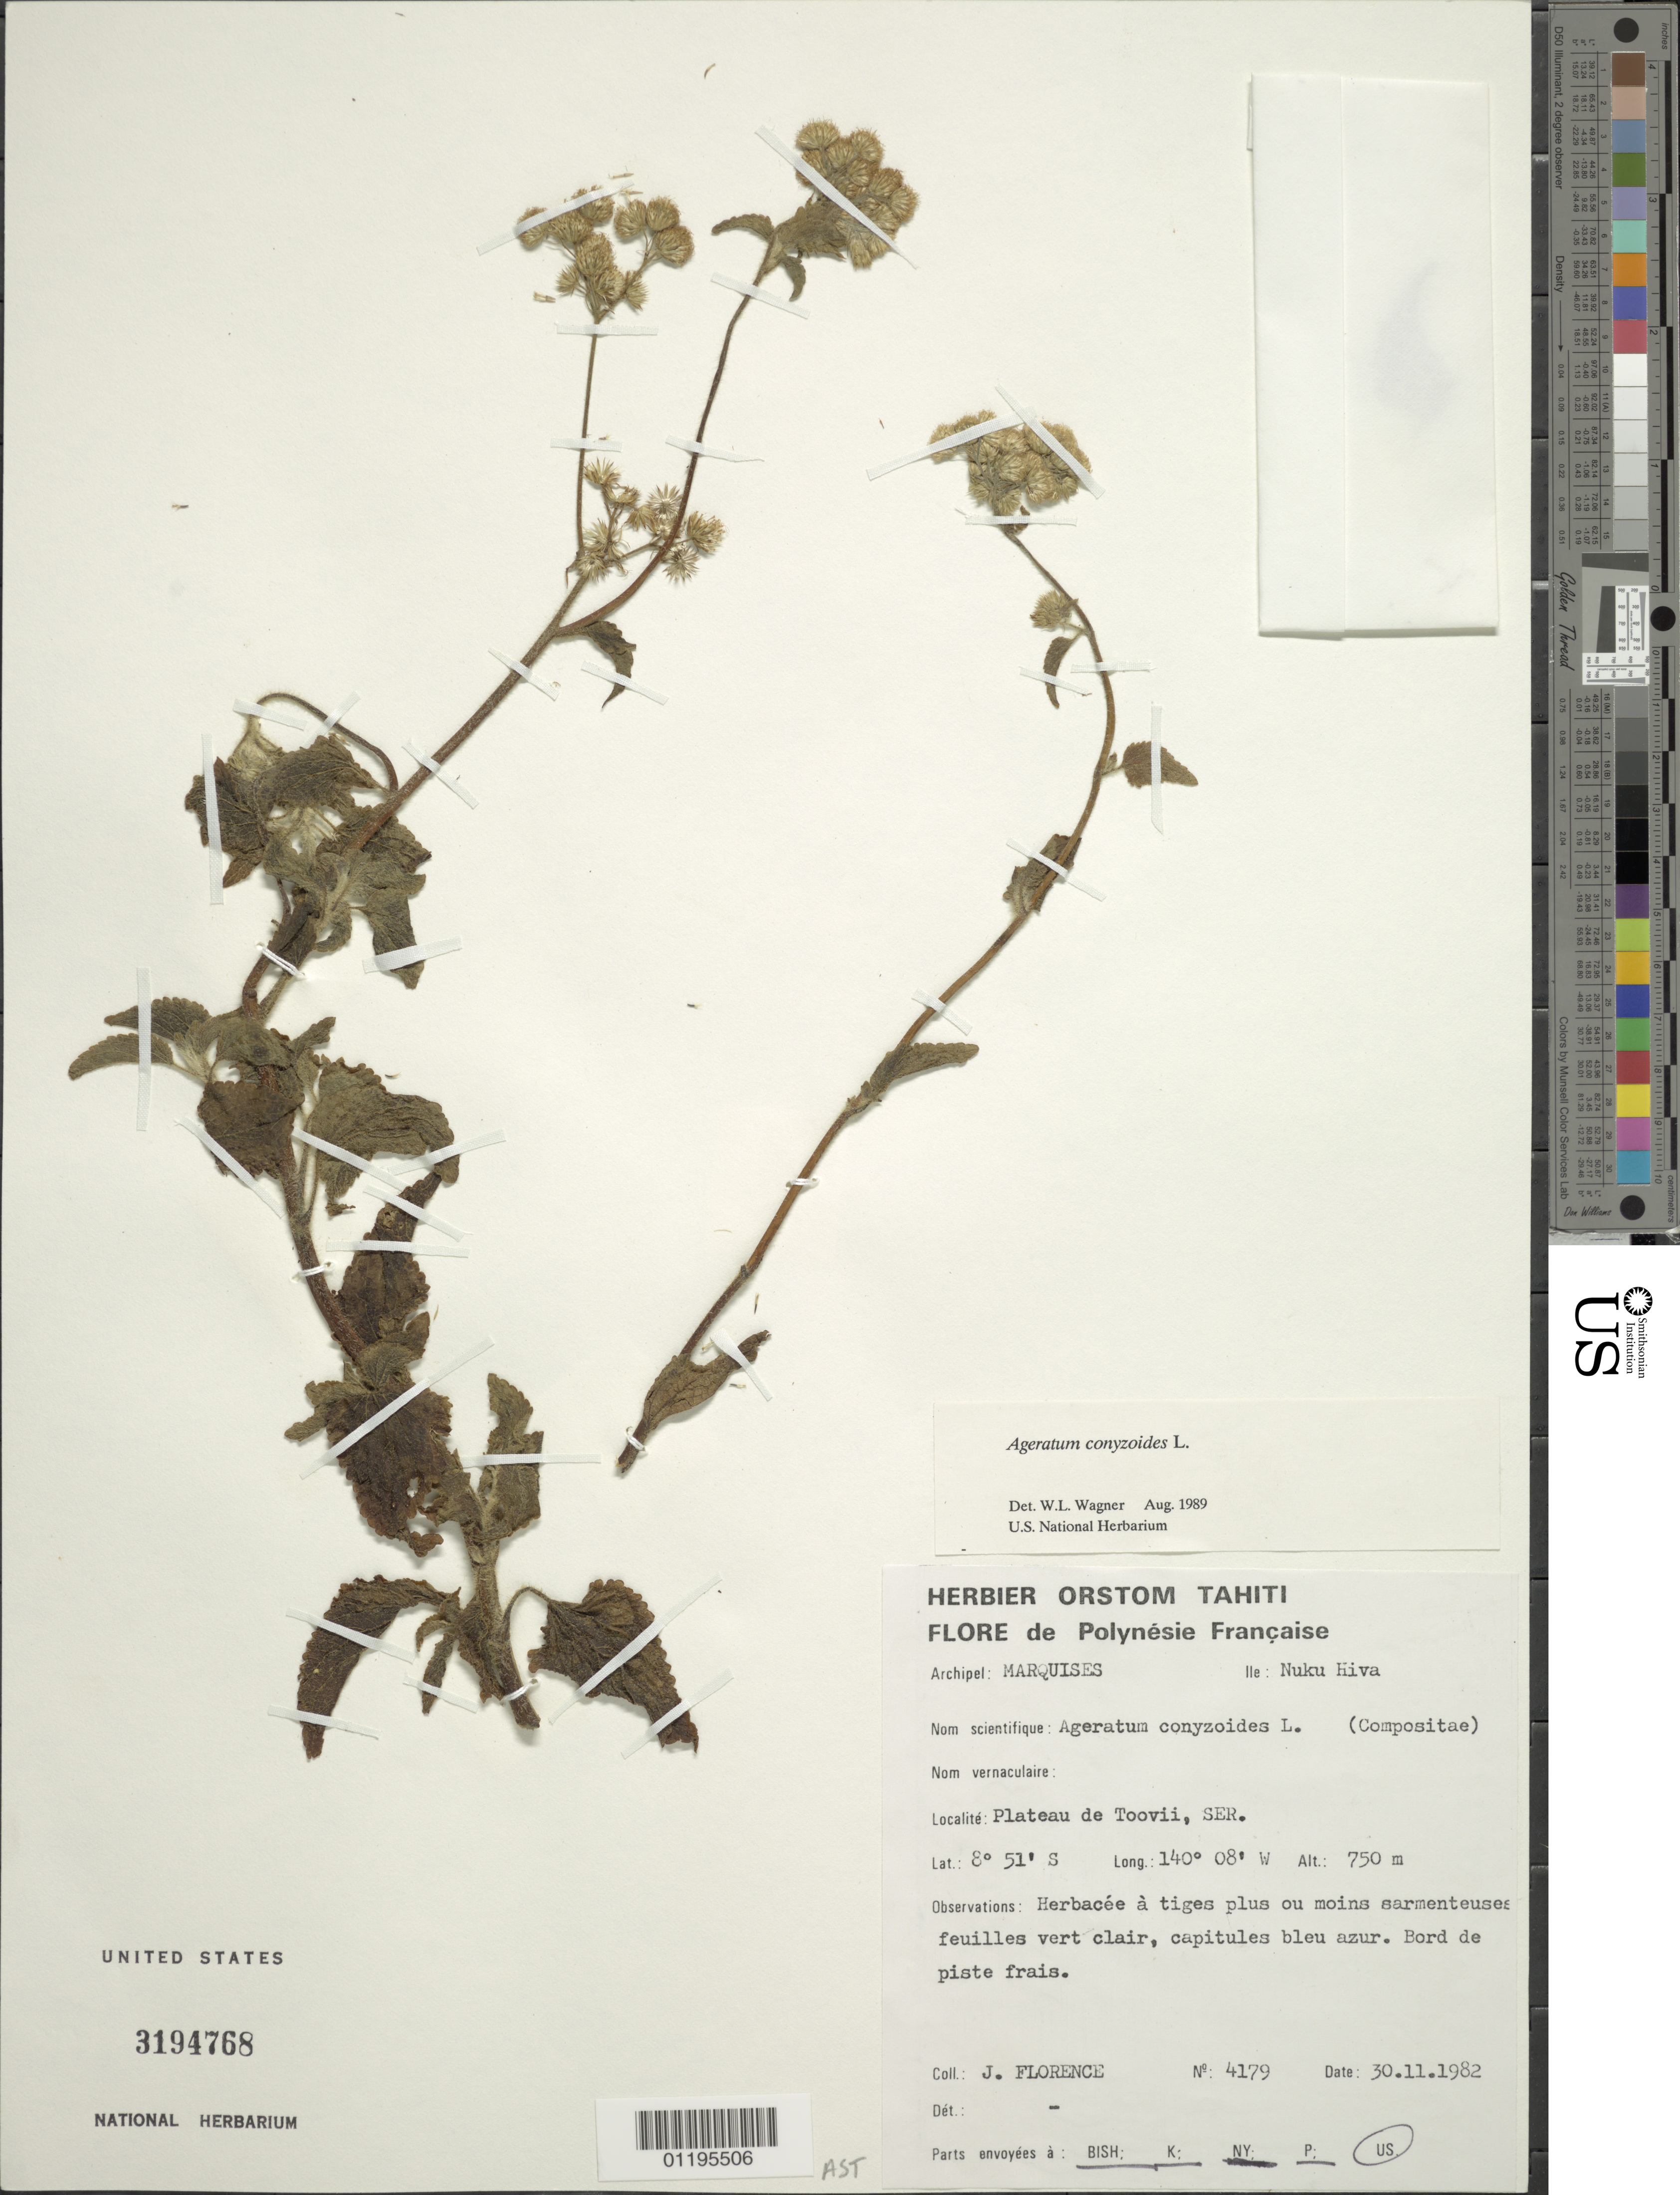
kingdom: Plantae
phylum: Tracheophyta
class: Magnoliopsida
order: Asterales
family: Asteraceae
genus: Ageratum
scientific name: Ageratum conyzoides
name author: L.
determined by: Wagner, W. L., (BOT), Smithsonian Institution - National Museum of Natural History (UNITED STATES)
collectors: J. Florence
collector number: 4179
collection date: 1982-11-30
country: French Polynesia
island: Nuku Hiva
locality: Plateau de Toovii, SER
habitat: Bord de piste frais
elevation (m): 750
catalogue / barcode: US 3194768